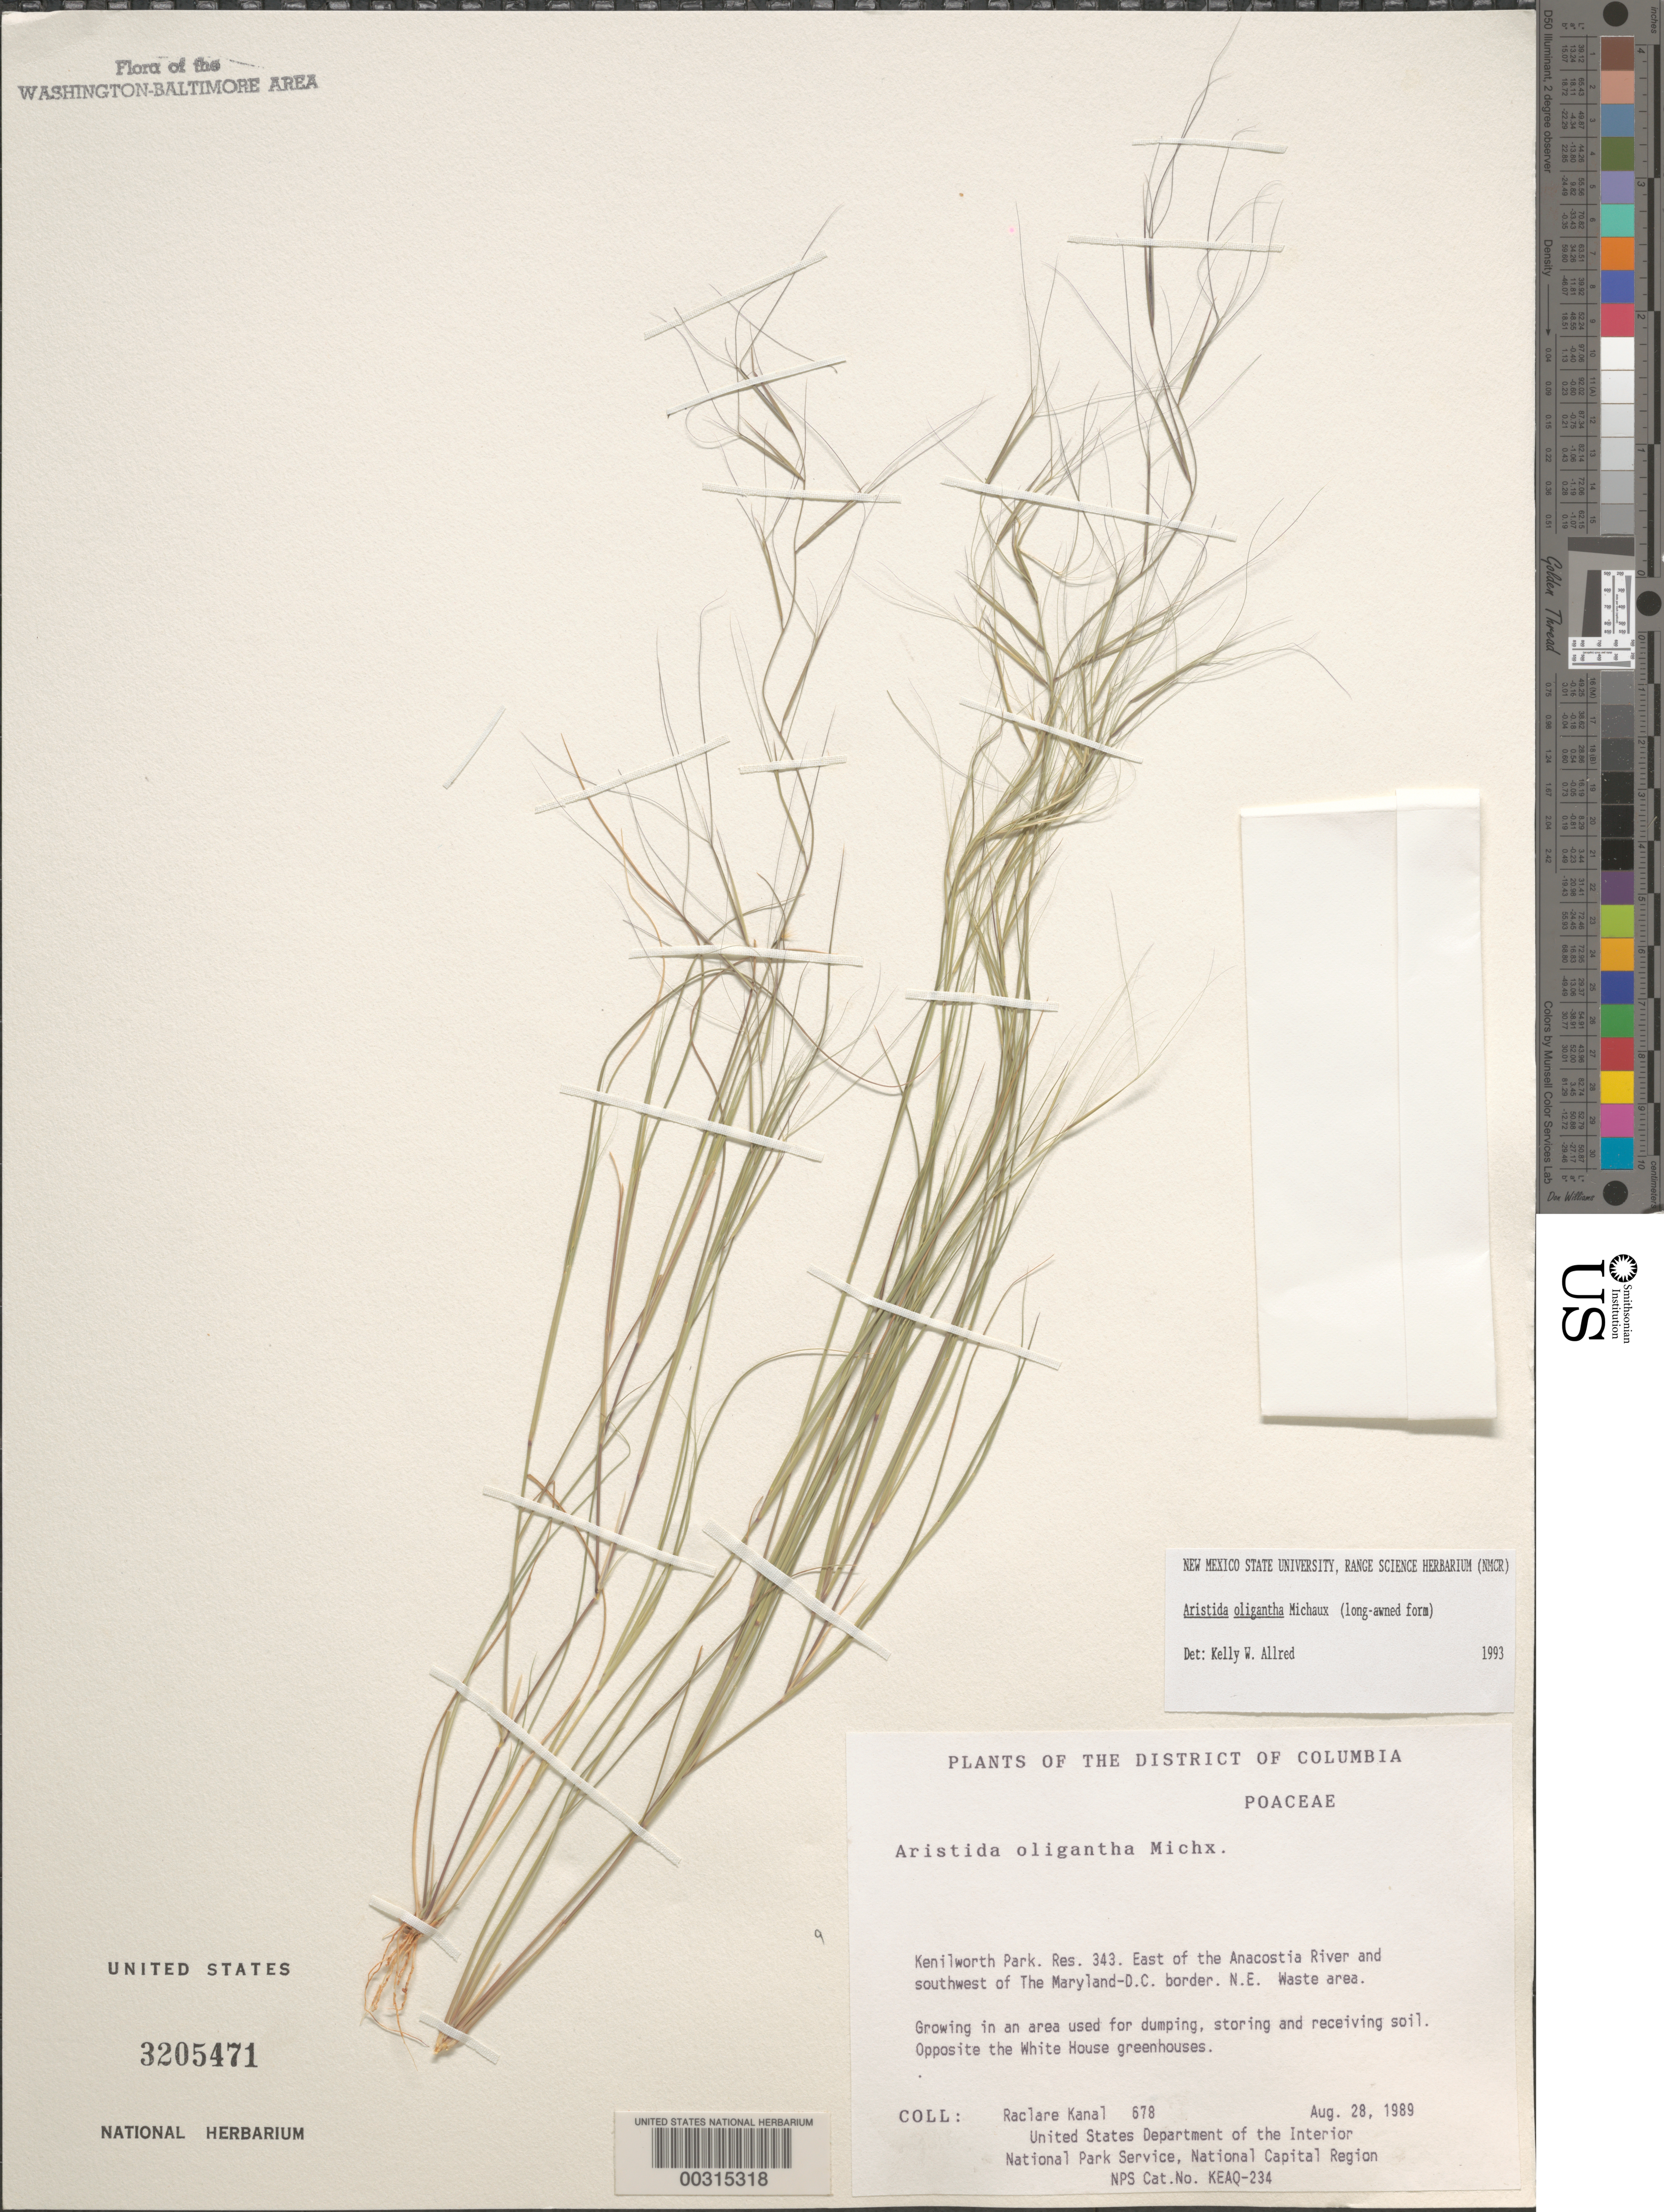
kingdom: Plantae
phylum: Tracheophyta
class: Liliopsida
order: Poales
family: Poaceae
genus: Aristida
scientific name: Aristida oligantha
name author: Michx.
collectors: R. Kanal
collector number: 678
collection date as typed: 28 Aug 1989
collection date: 1989-08-28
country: United States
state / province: District of Columbia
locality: Kenilworth Park, Res. 343, E of Anacostia River, SW of MD-DC Boundary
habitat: Waste area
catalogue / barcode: US 3205471